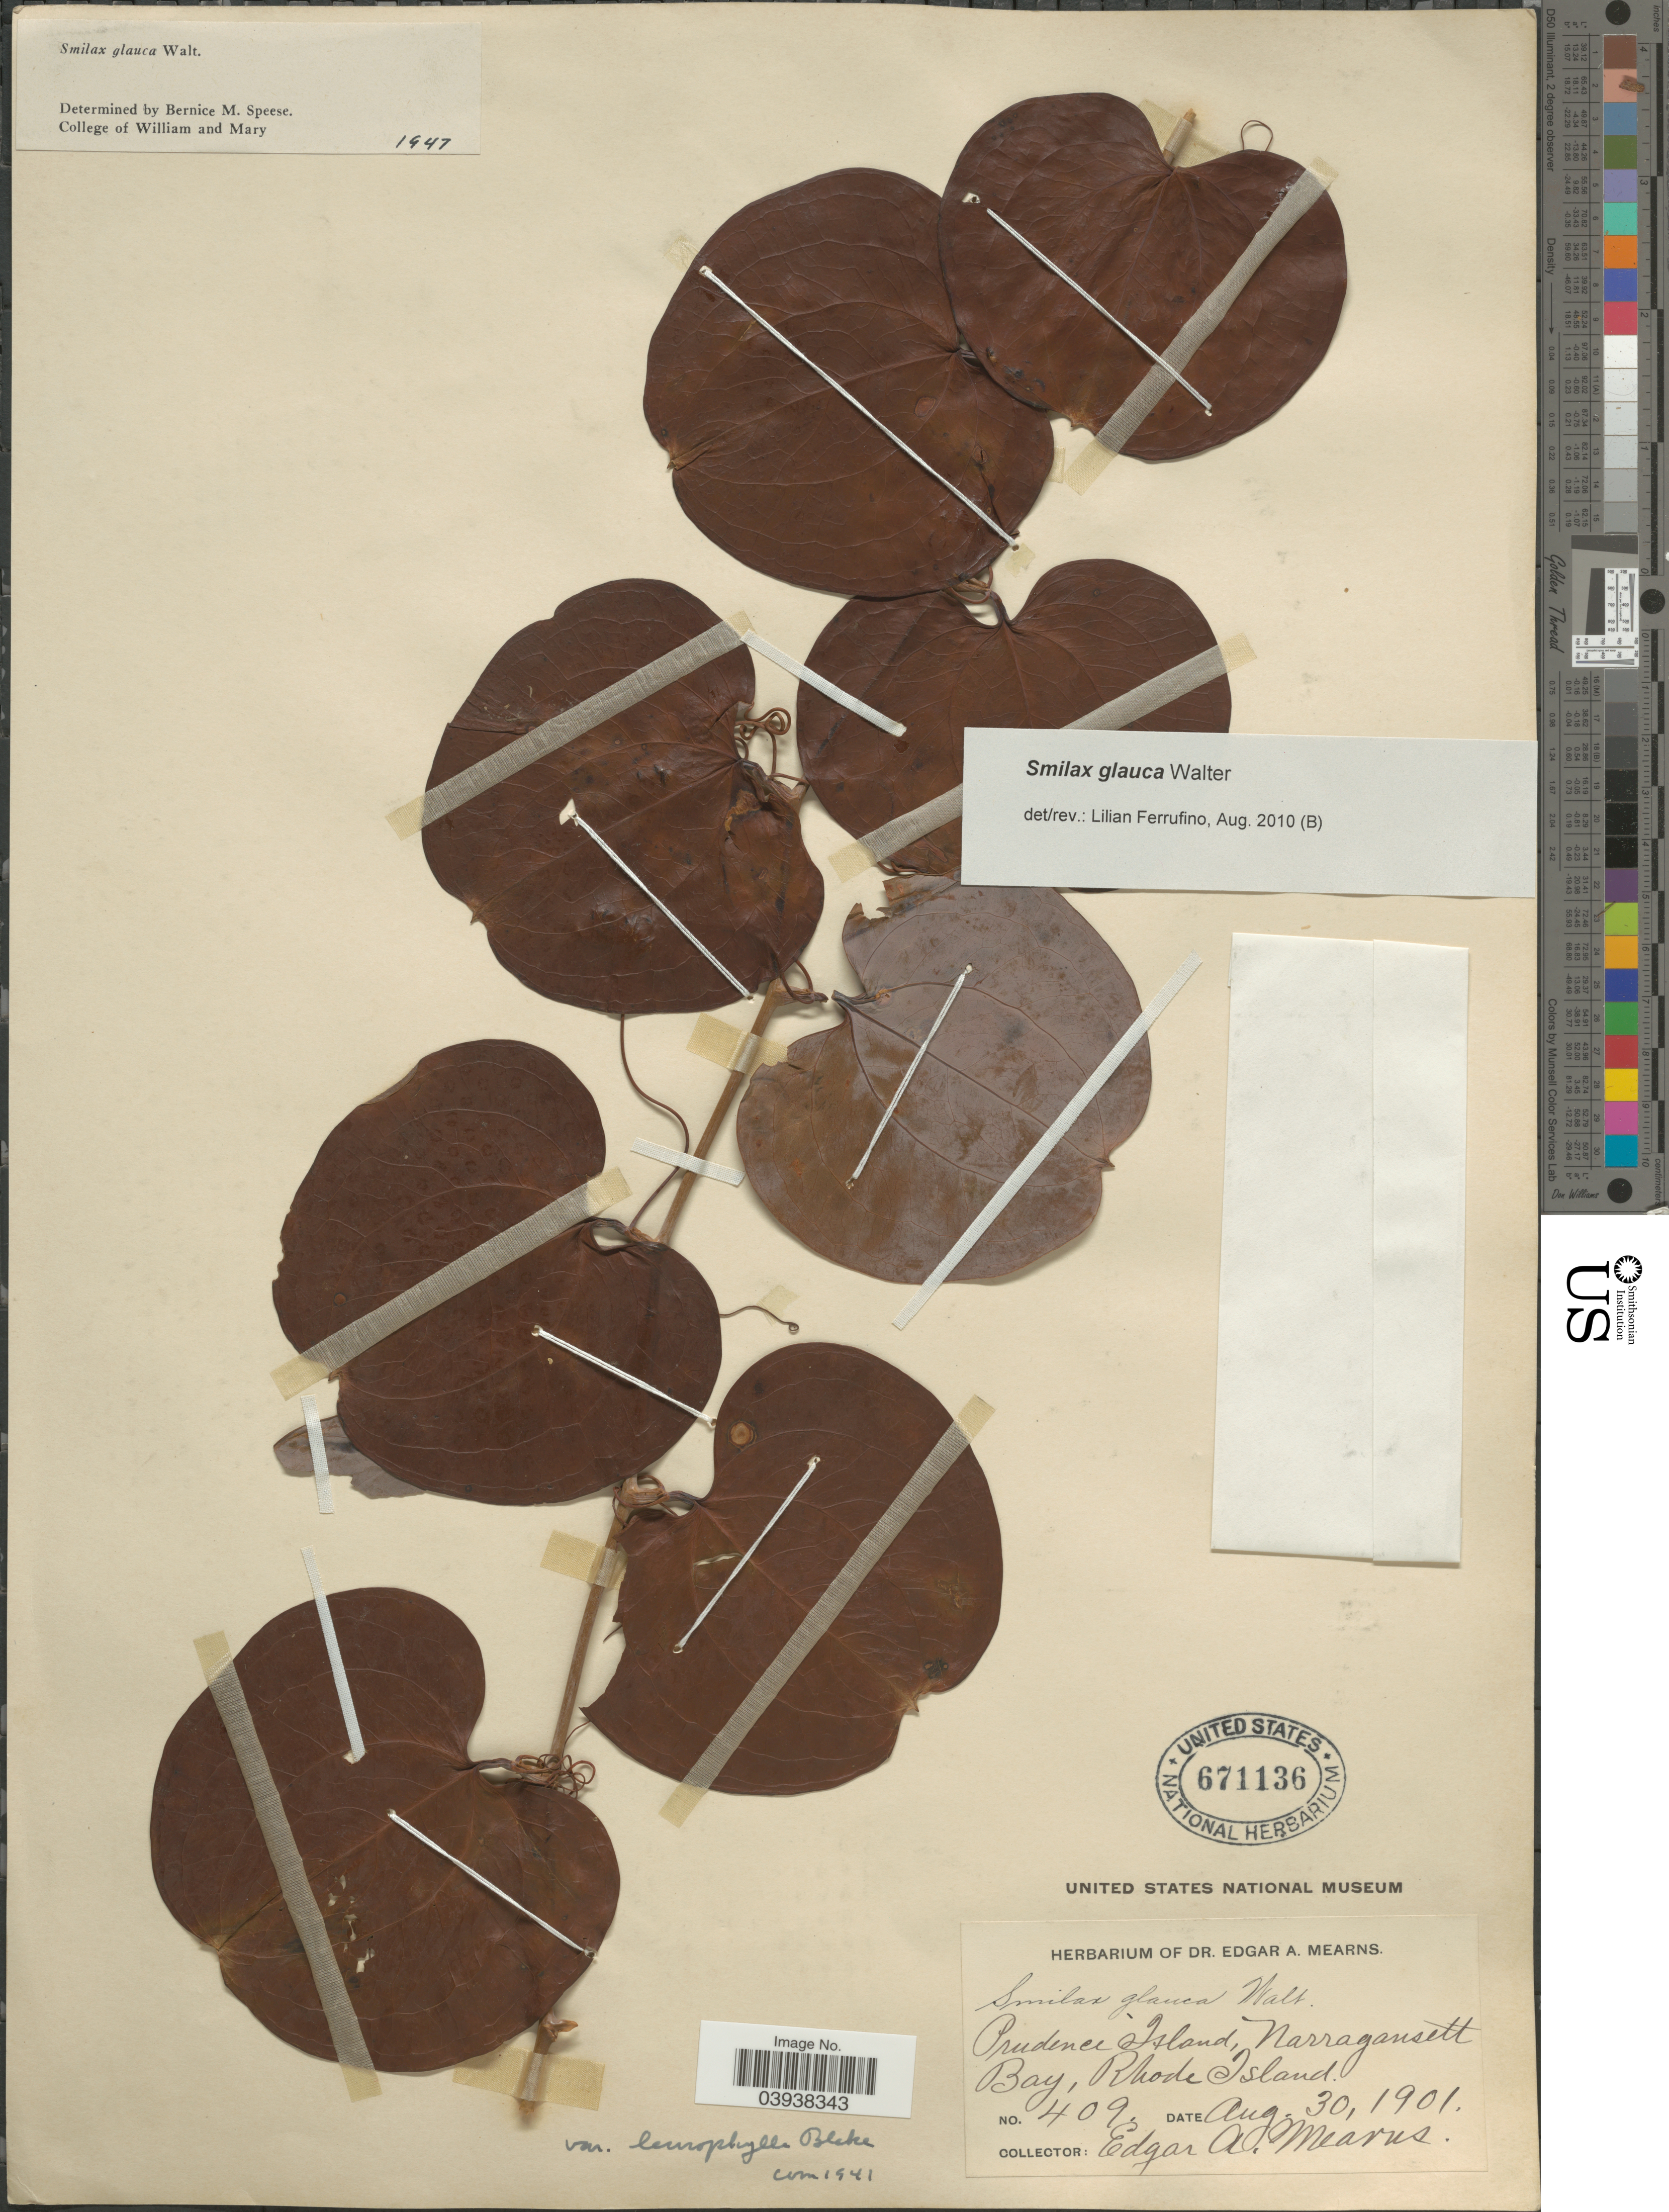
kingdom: Plantae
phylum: Tracheophyta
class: Liliopsida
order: Liliales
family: Smilacaceae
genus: Smilax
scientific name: Smilax glauca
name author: Walter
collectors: E. A. Mearns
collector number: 409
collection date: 1901-08-30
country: United States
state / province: Rhode Island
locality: Prudence Island, Narragansett Bay.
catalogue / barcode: US 671136